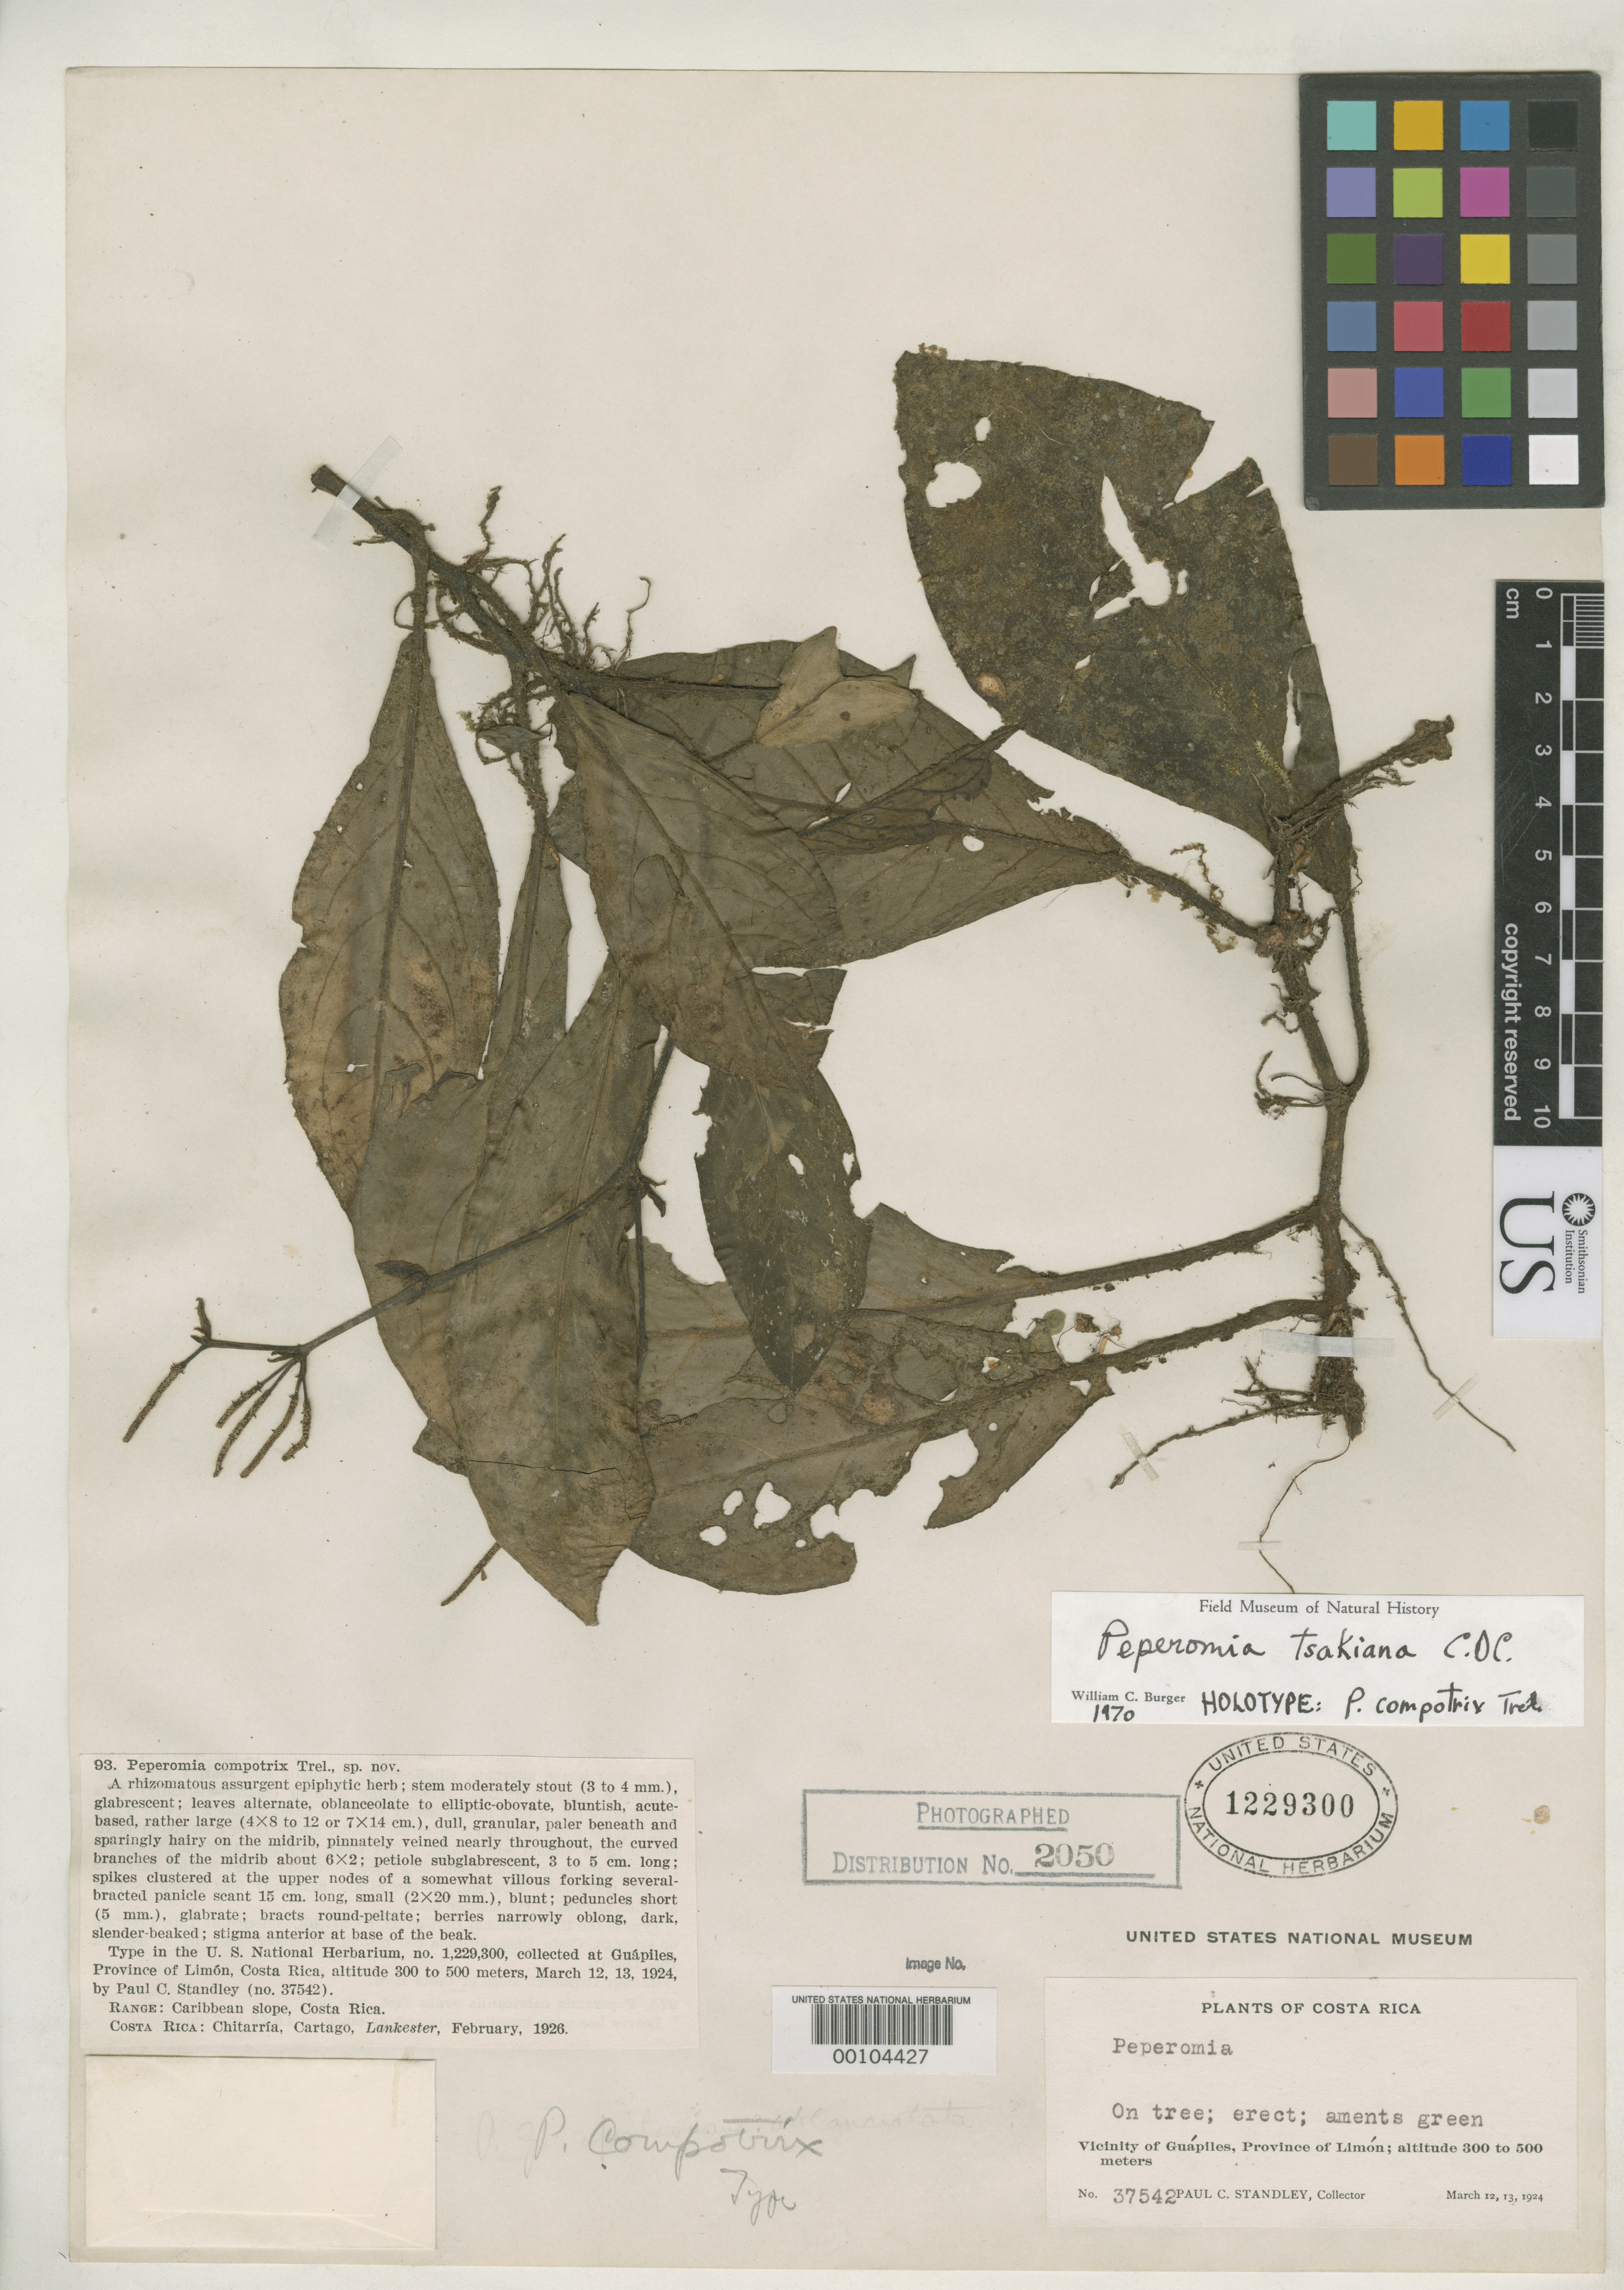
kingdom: Plantae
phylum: Tracheophyta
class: Magnoliopsida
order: Piperales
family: Piperaceae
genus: Peperomia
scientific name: Peperomia compotrix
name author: Trel.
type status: Holotype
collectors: P. C. Standley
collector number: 37542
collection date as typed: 12 Mar 1924 to 13 Mar 1924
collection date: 1924-03-12/1924-03-13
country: Costa Rica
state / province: Limón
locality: Vicinity of Guapiles.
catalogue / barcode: US 1229300